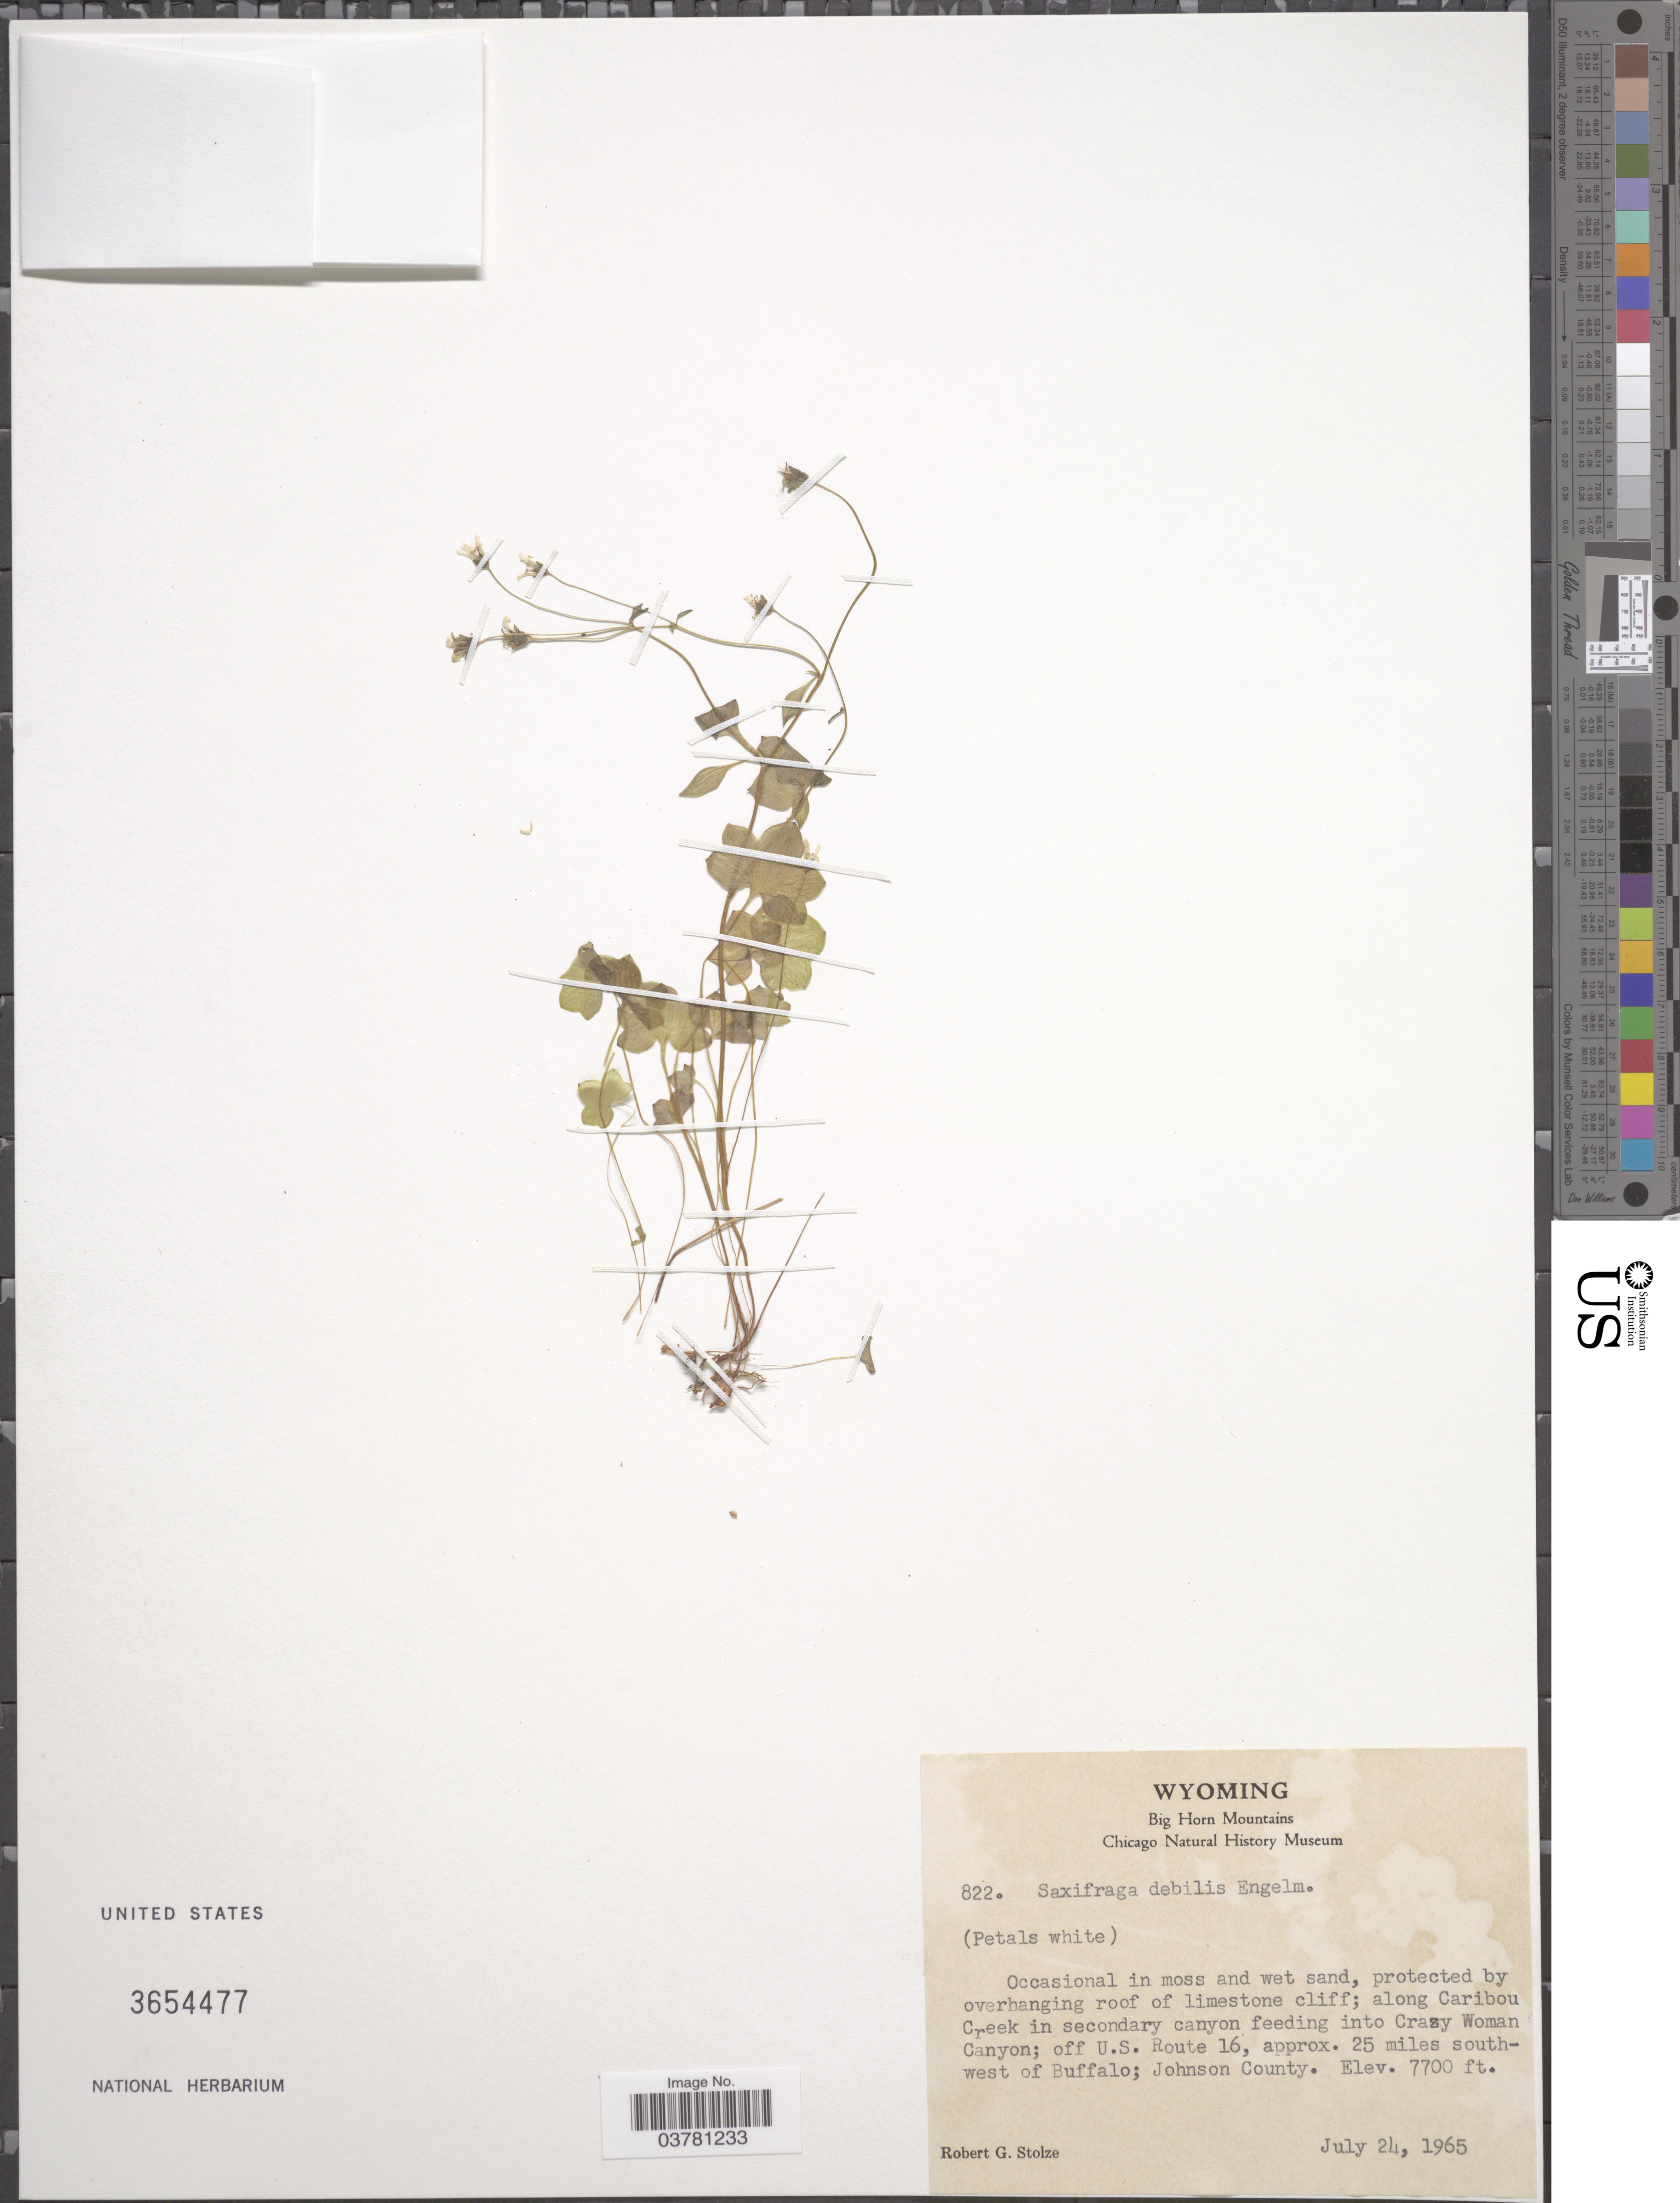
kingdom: Plantae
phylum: Tracheophyta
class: Magnoliopsida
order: Saxifragales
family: Saxifragaceae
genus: Saxifraga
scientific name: Saxifraga rivularis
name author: L.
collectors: R. G. Stolze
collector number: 822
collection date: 1965-07-24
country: United States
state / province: Wyoming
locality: Big Horn Mountains. Occasional in moss and wet sand, protected by overhanging roof of limestone cliff; along Caribou Creek in secondary canyon feeding into Crazy Woman Canyon; off U.S. Rotue 16, approx. 25 miles southwest of Buffalo; Johnson County.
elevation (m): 2347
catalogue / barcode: US 3654477